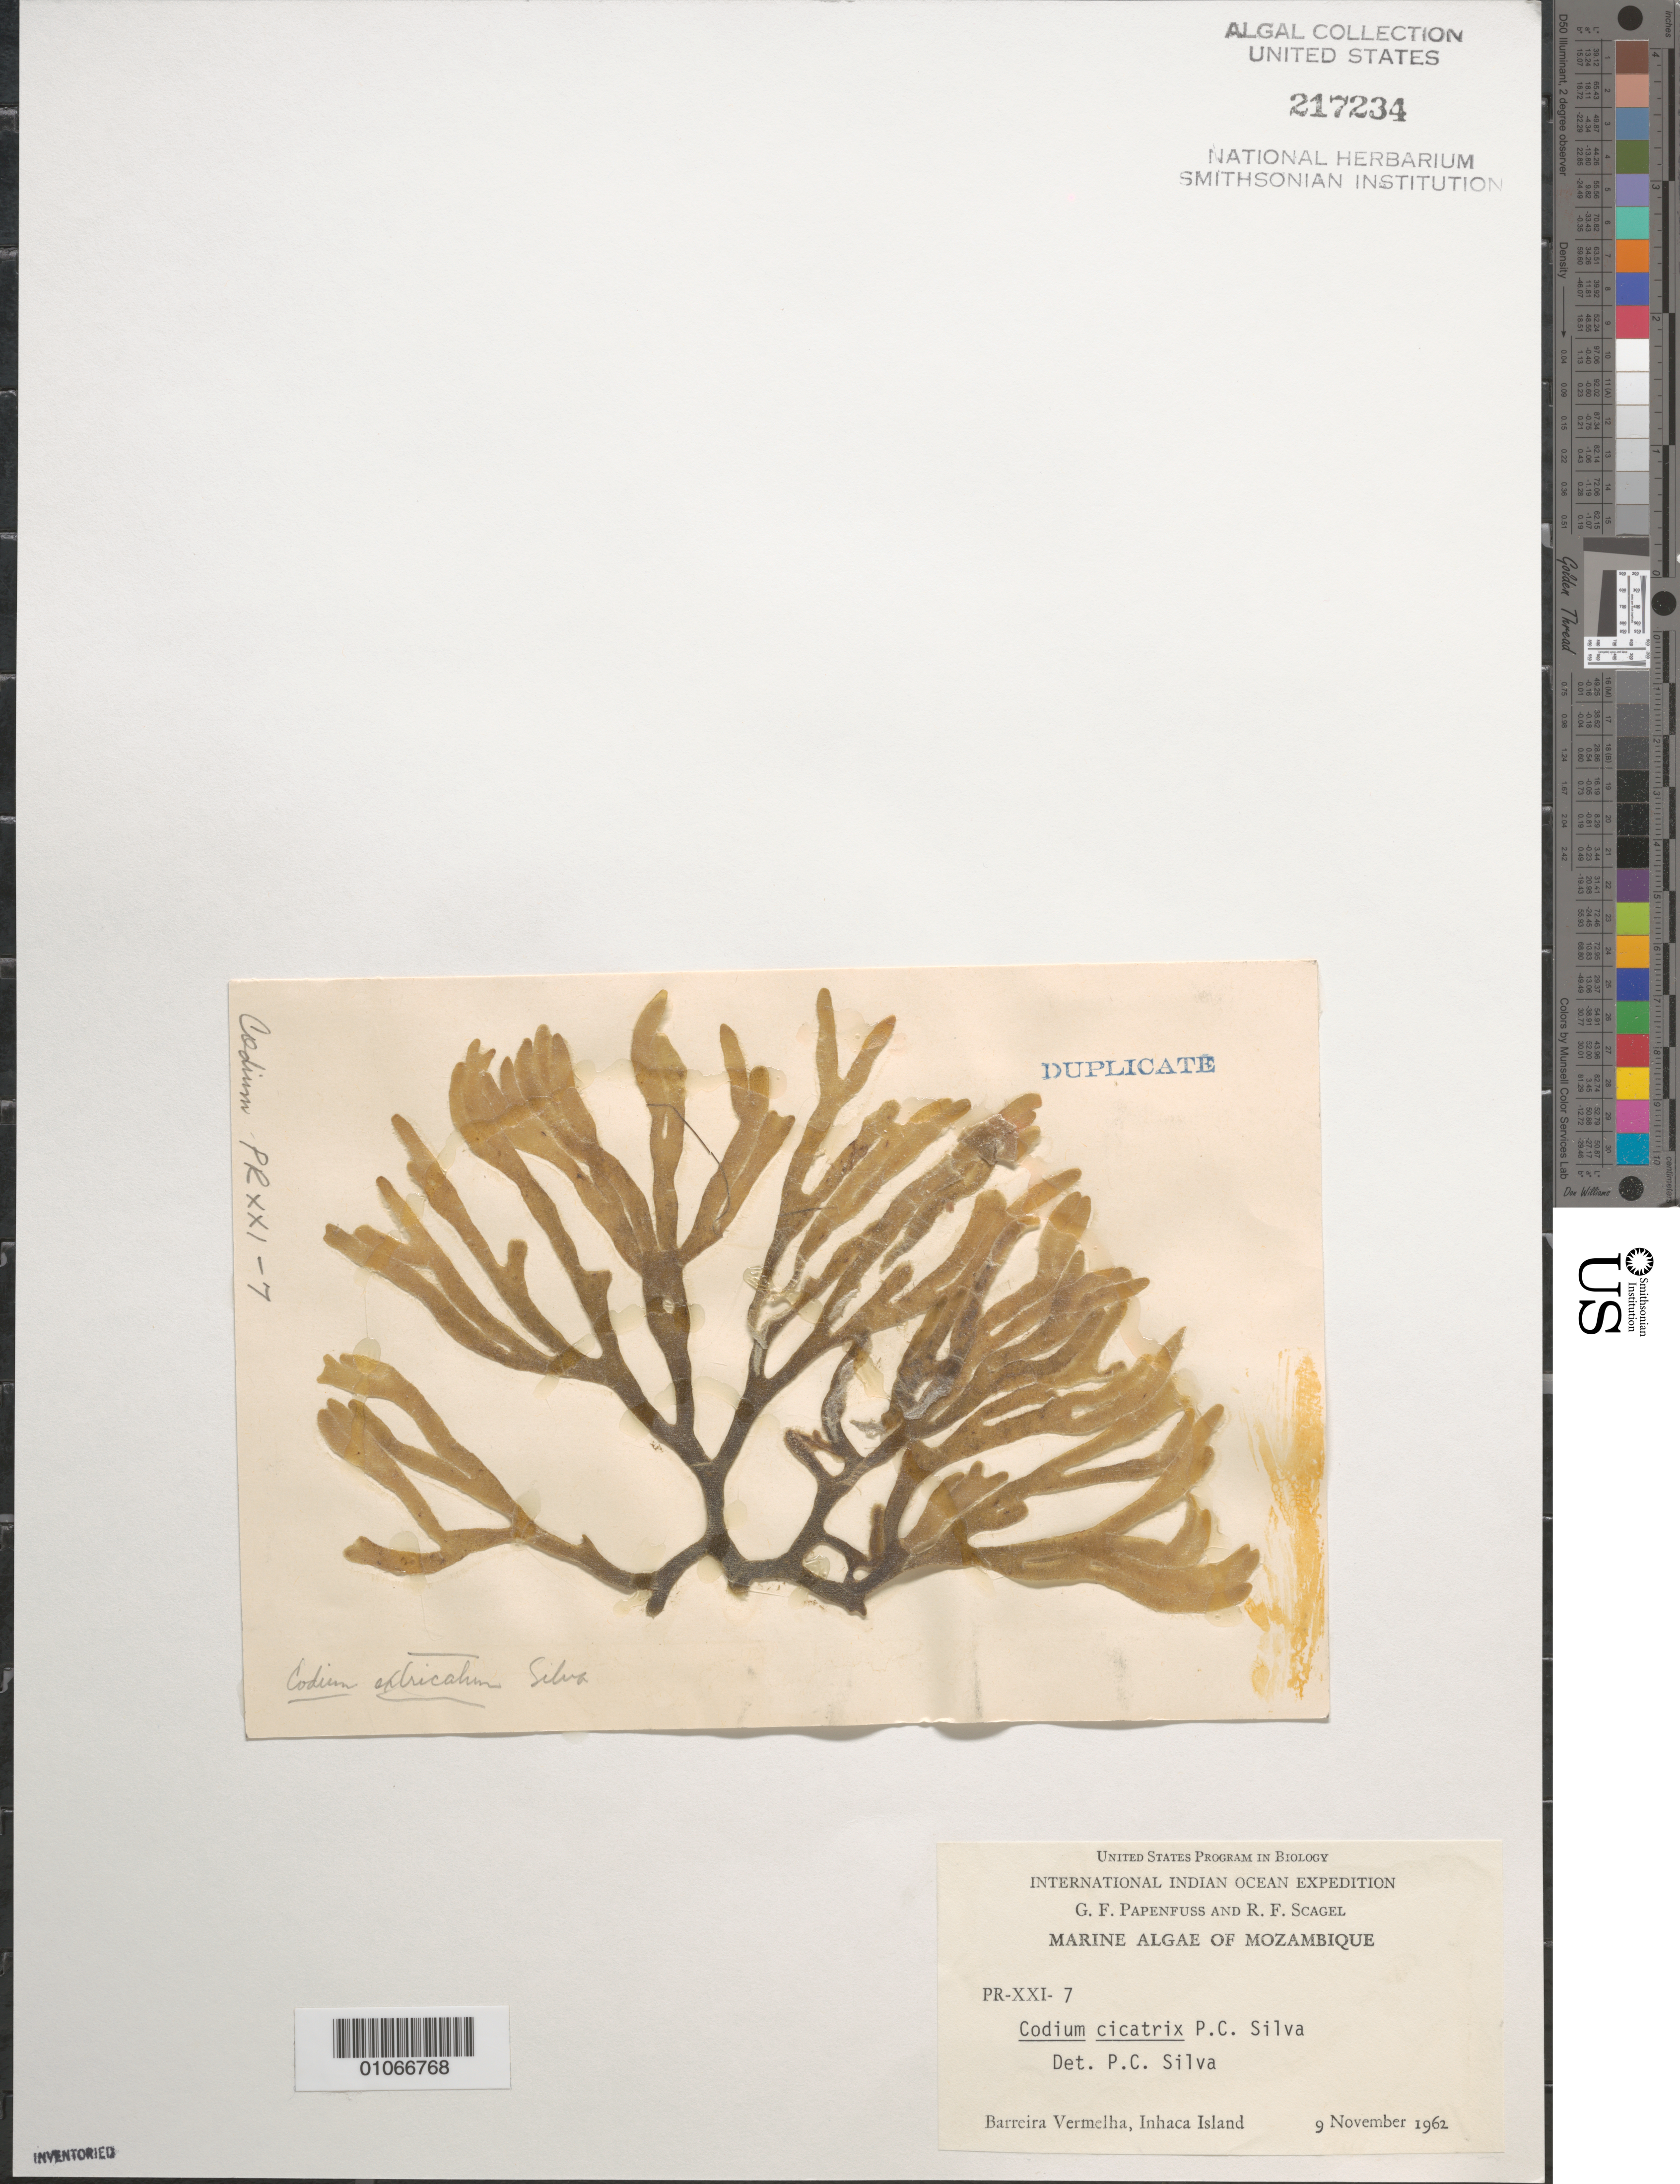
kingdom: Plantae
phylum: Chlorophyta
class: Ulvophyceae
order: Bryopsidales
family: Codiaceae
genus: Codium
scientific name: Codium cicatrix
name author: P.C. Silva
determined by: Silva, P. C.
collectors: G. Papenfuss & R. F. Scagel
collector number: PR-XXI-7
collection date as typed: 09 Nov 1962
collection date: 1962-11-09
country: Mozambique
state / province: Maputo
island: Inhaca Island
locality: Barreira Vermelha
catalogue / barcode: US 217234